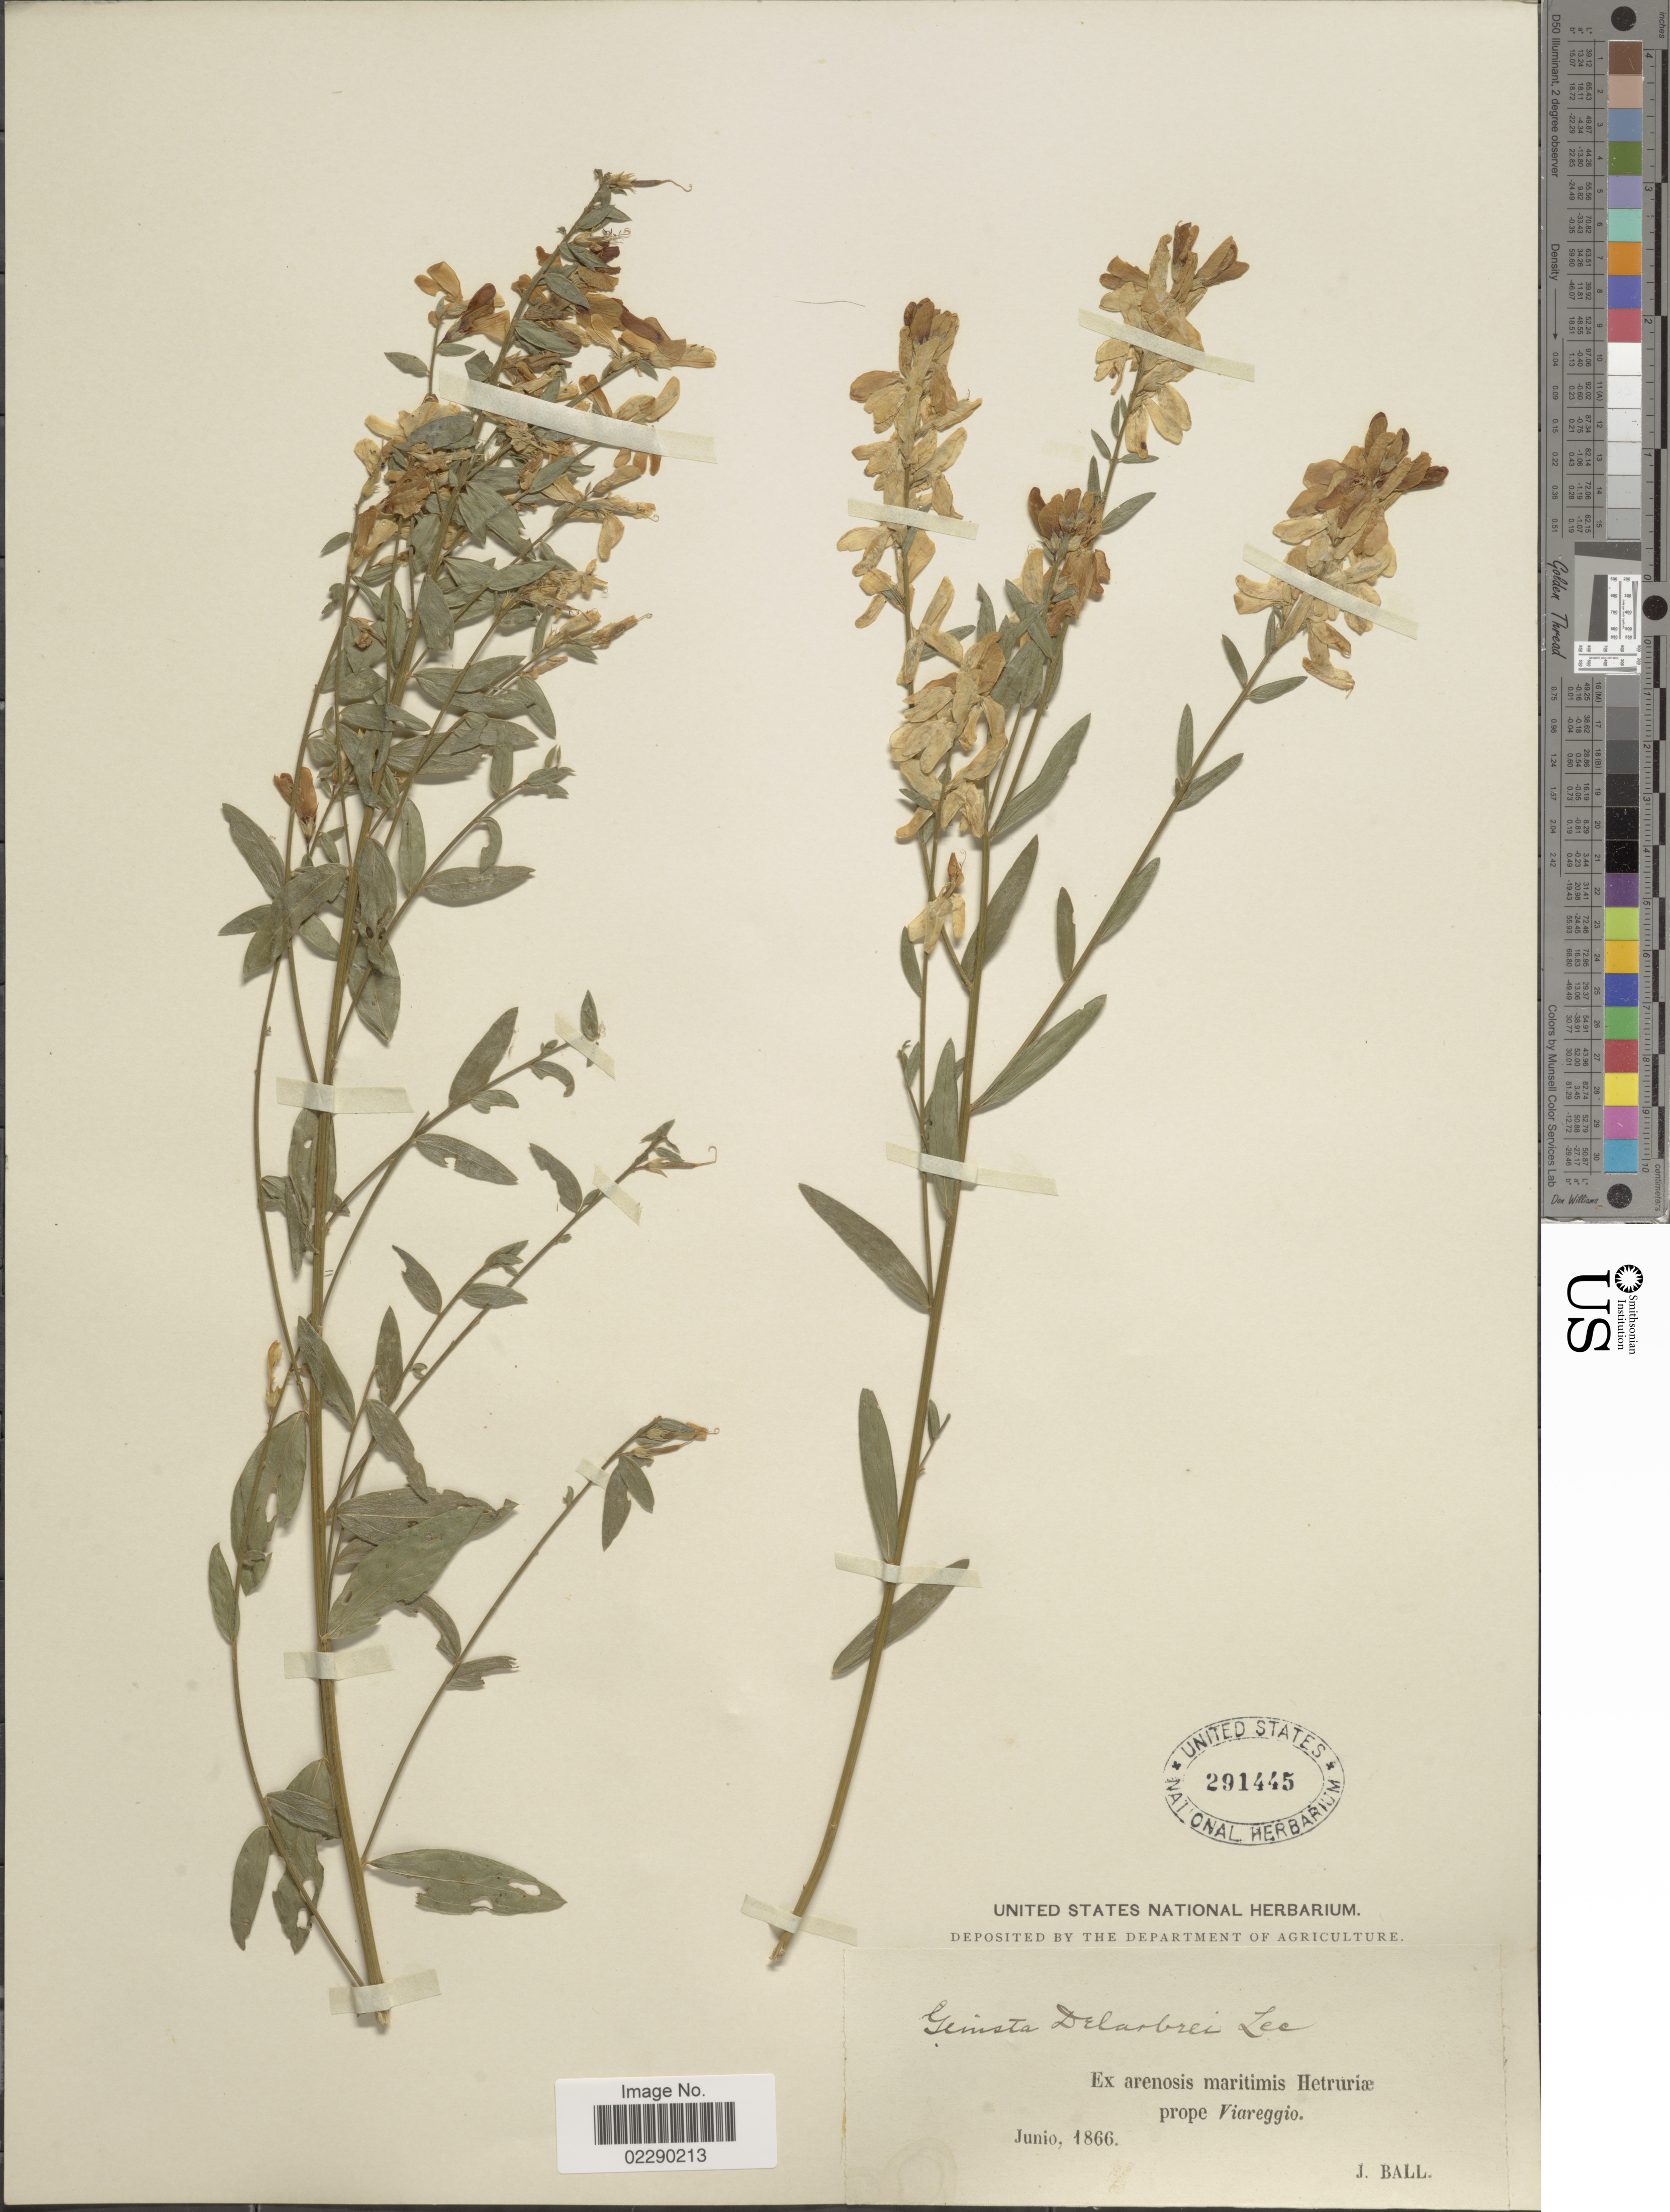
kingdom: Plantae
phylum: Tracheophyta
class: Magnoliopsida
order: Fabales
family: Fabaceae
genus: Genista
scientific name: Genista delarbrei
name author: Lecoq & Lamotte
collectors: J. Ball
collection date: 1866-06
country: Italy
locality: Maritimis Hetruriae, prope Viareggio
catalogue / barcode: US 291445